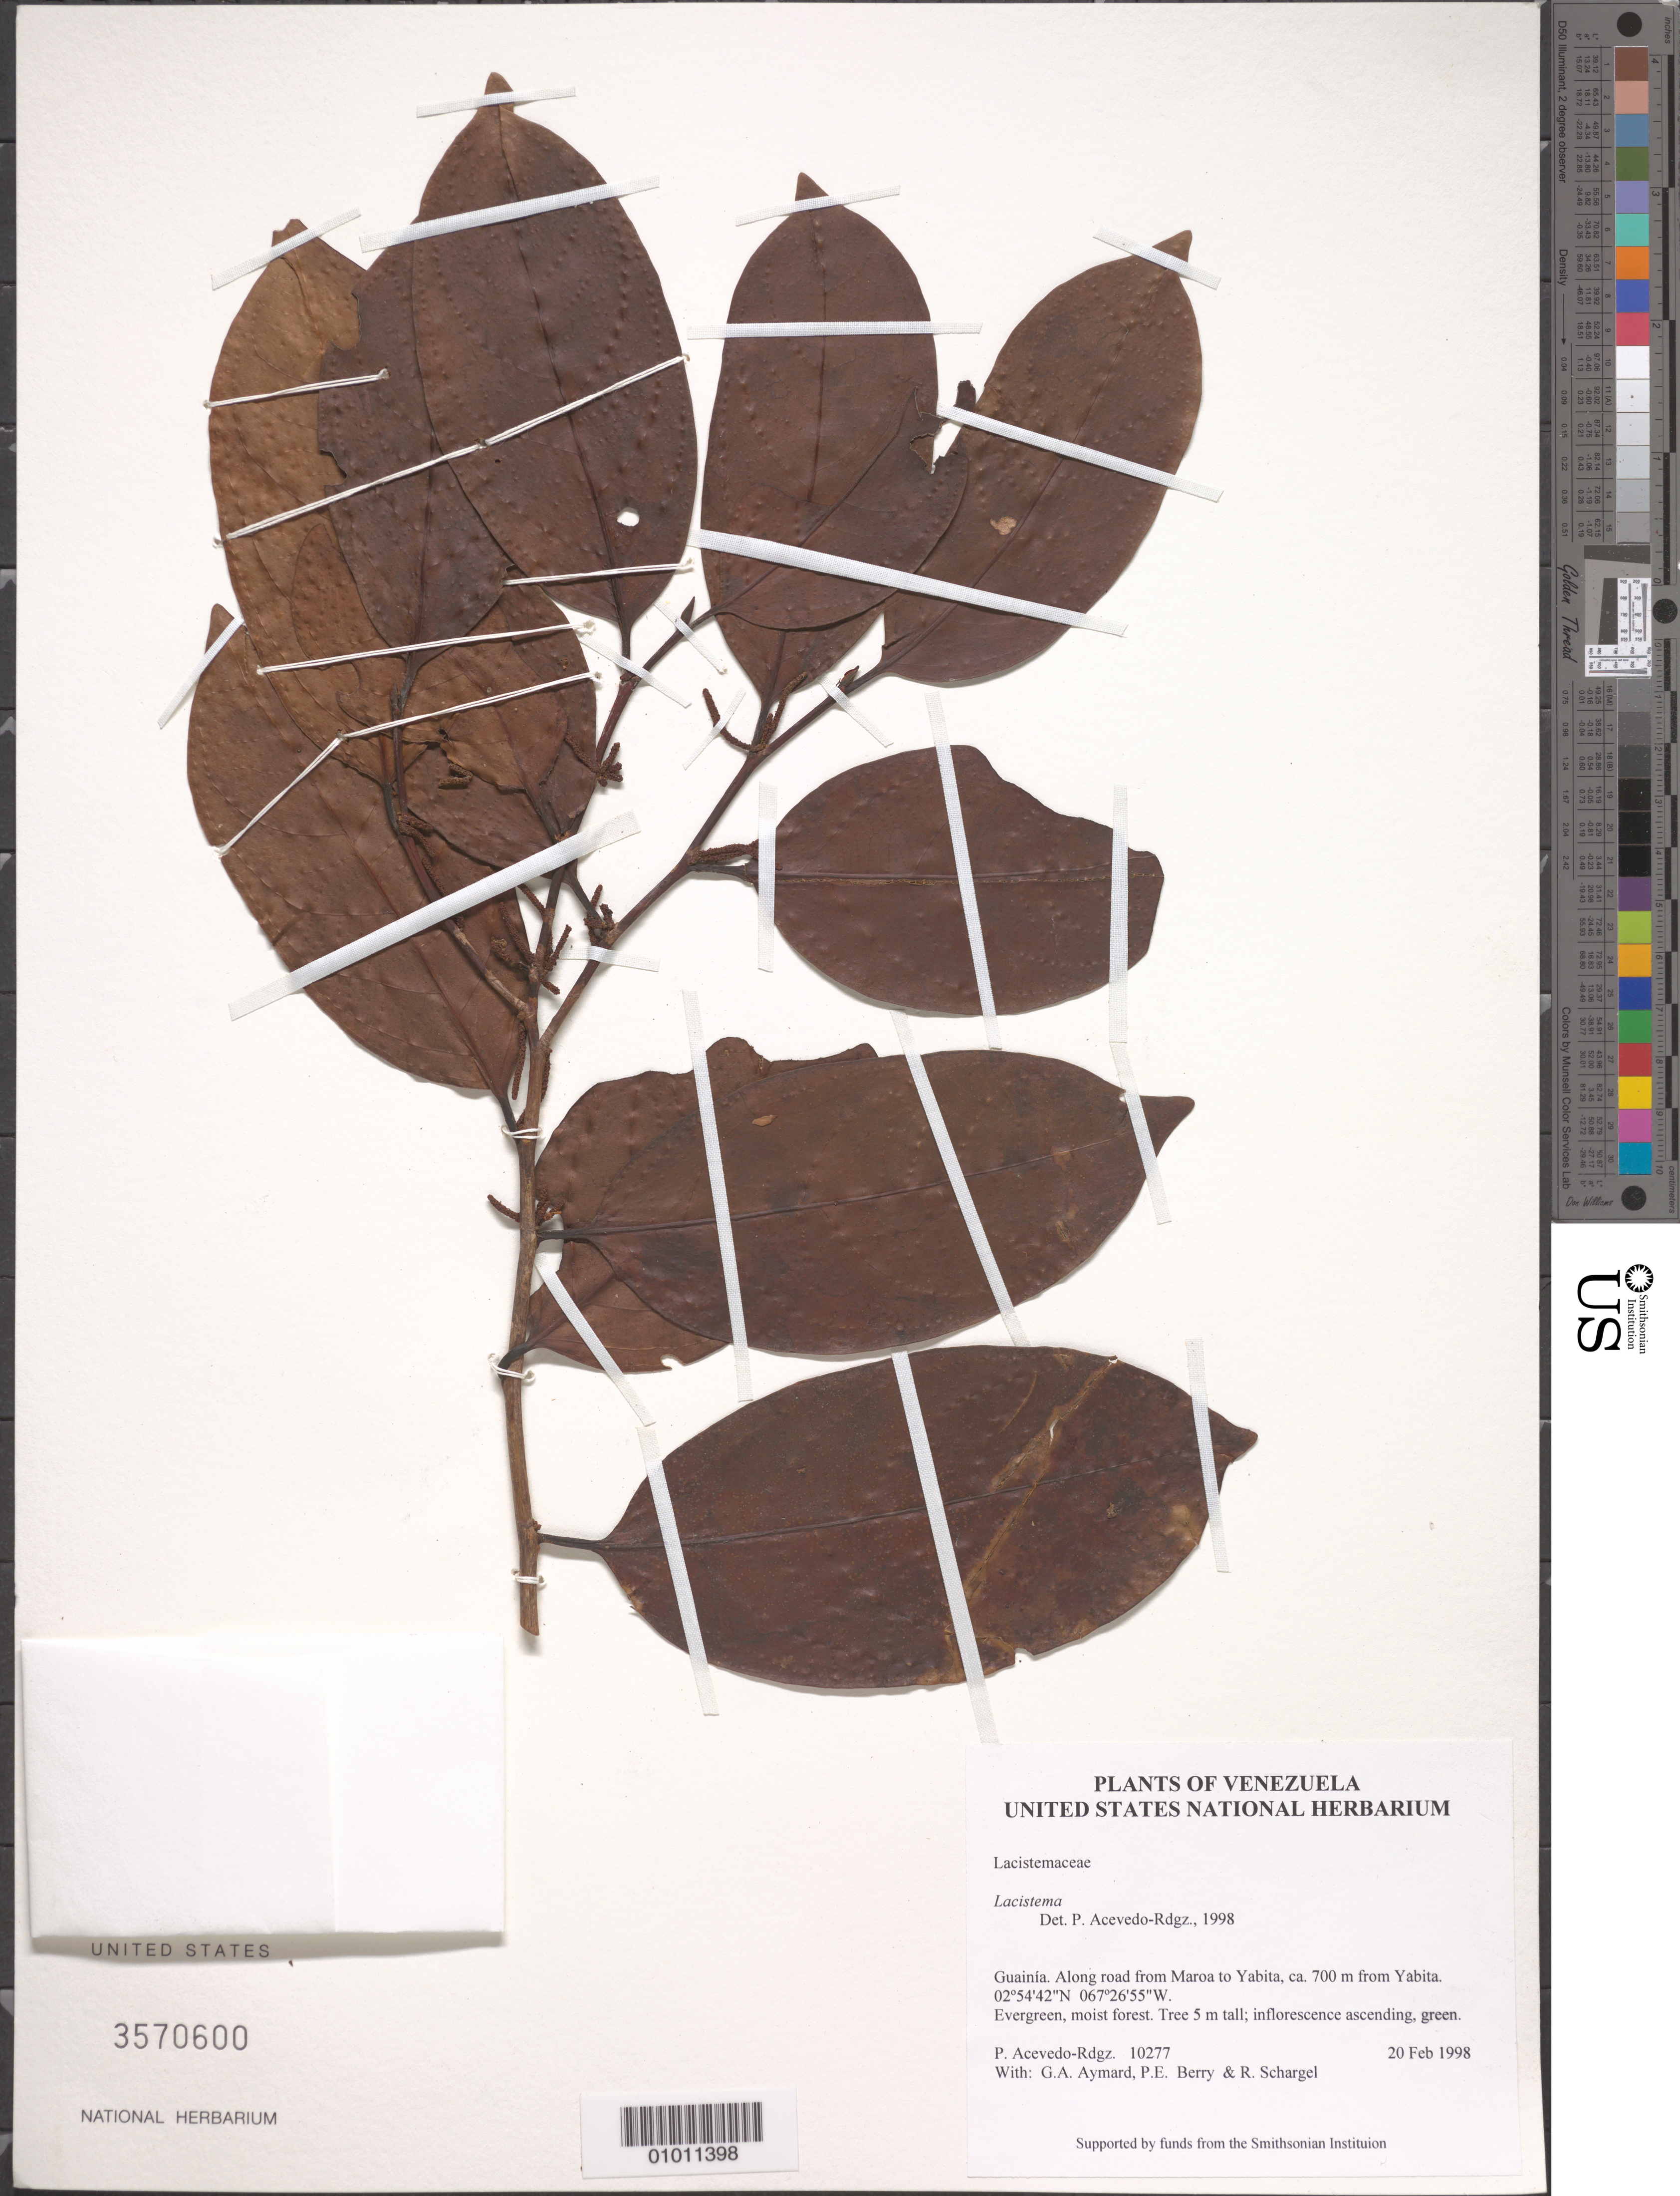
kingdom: Plantae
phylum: Tracheophyta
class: Magnoliopsida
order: Malpighiales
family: Lacistemataceae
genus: Lacistema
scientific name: Lacistema sp.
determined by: Acevedo-Rodríguez, P., (BOT), Smithsonian Institution - National Museum of Natural History (UNITED STATES)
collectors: P. Acevedo-Rodr., G. A. Aymard, P. E. Berry & R. Schargel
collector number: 10277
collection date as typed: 20 Feb 1998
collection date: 1998-02-20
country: Venezuela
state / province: Amazonas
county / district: Maroa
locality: Along road from Maroa to Yabita, ca. 700 m from Yabita.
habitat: Evergreen, moist forest.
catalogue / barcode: US 3570600